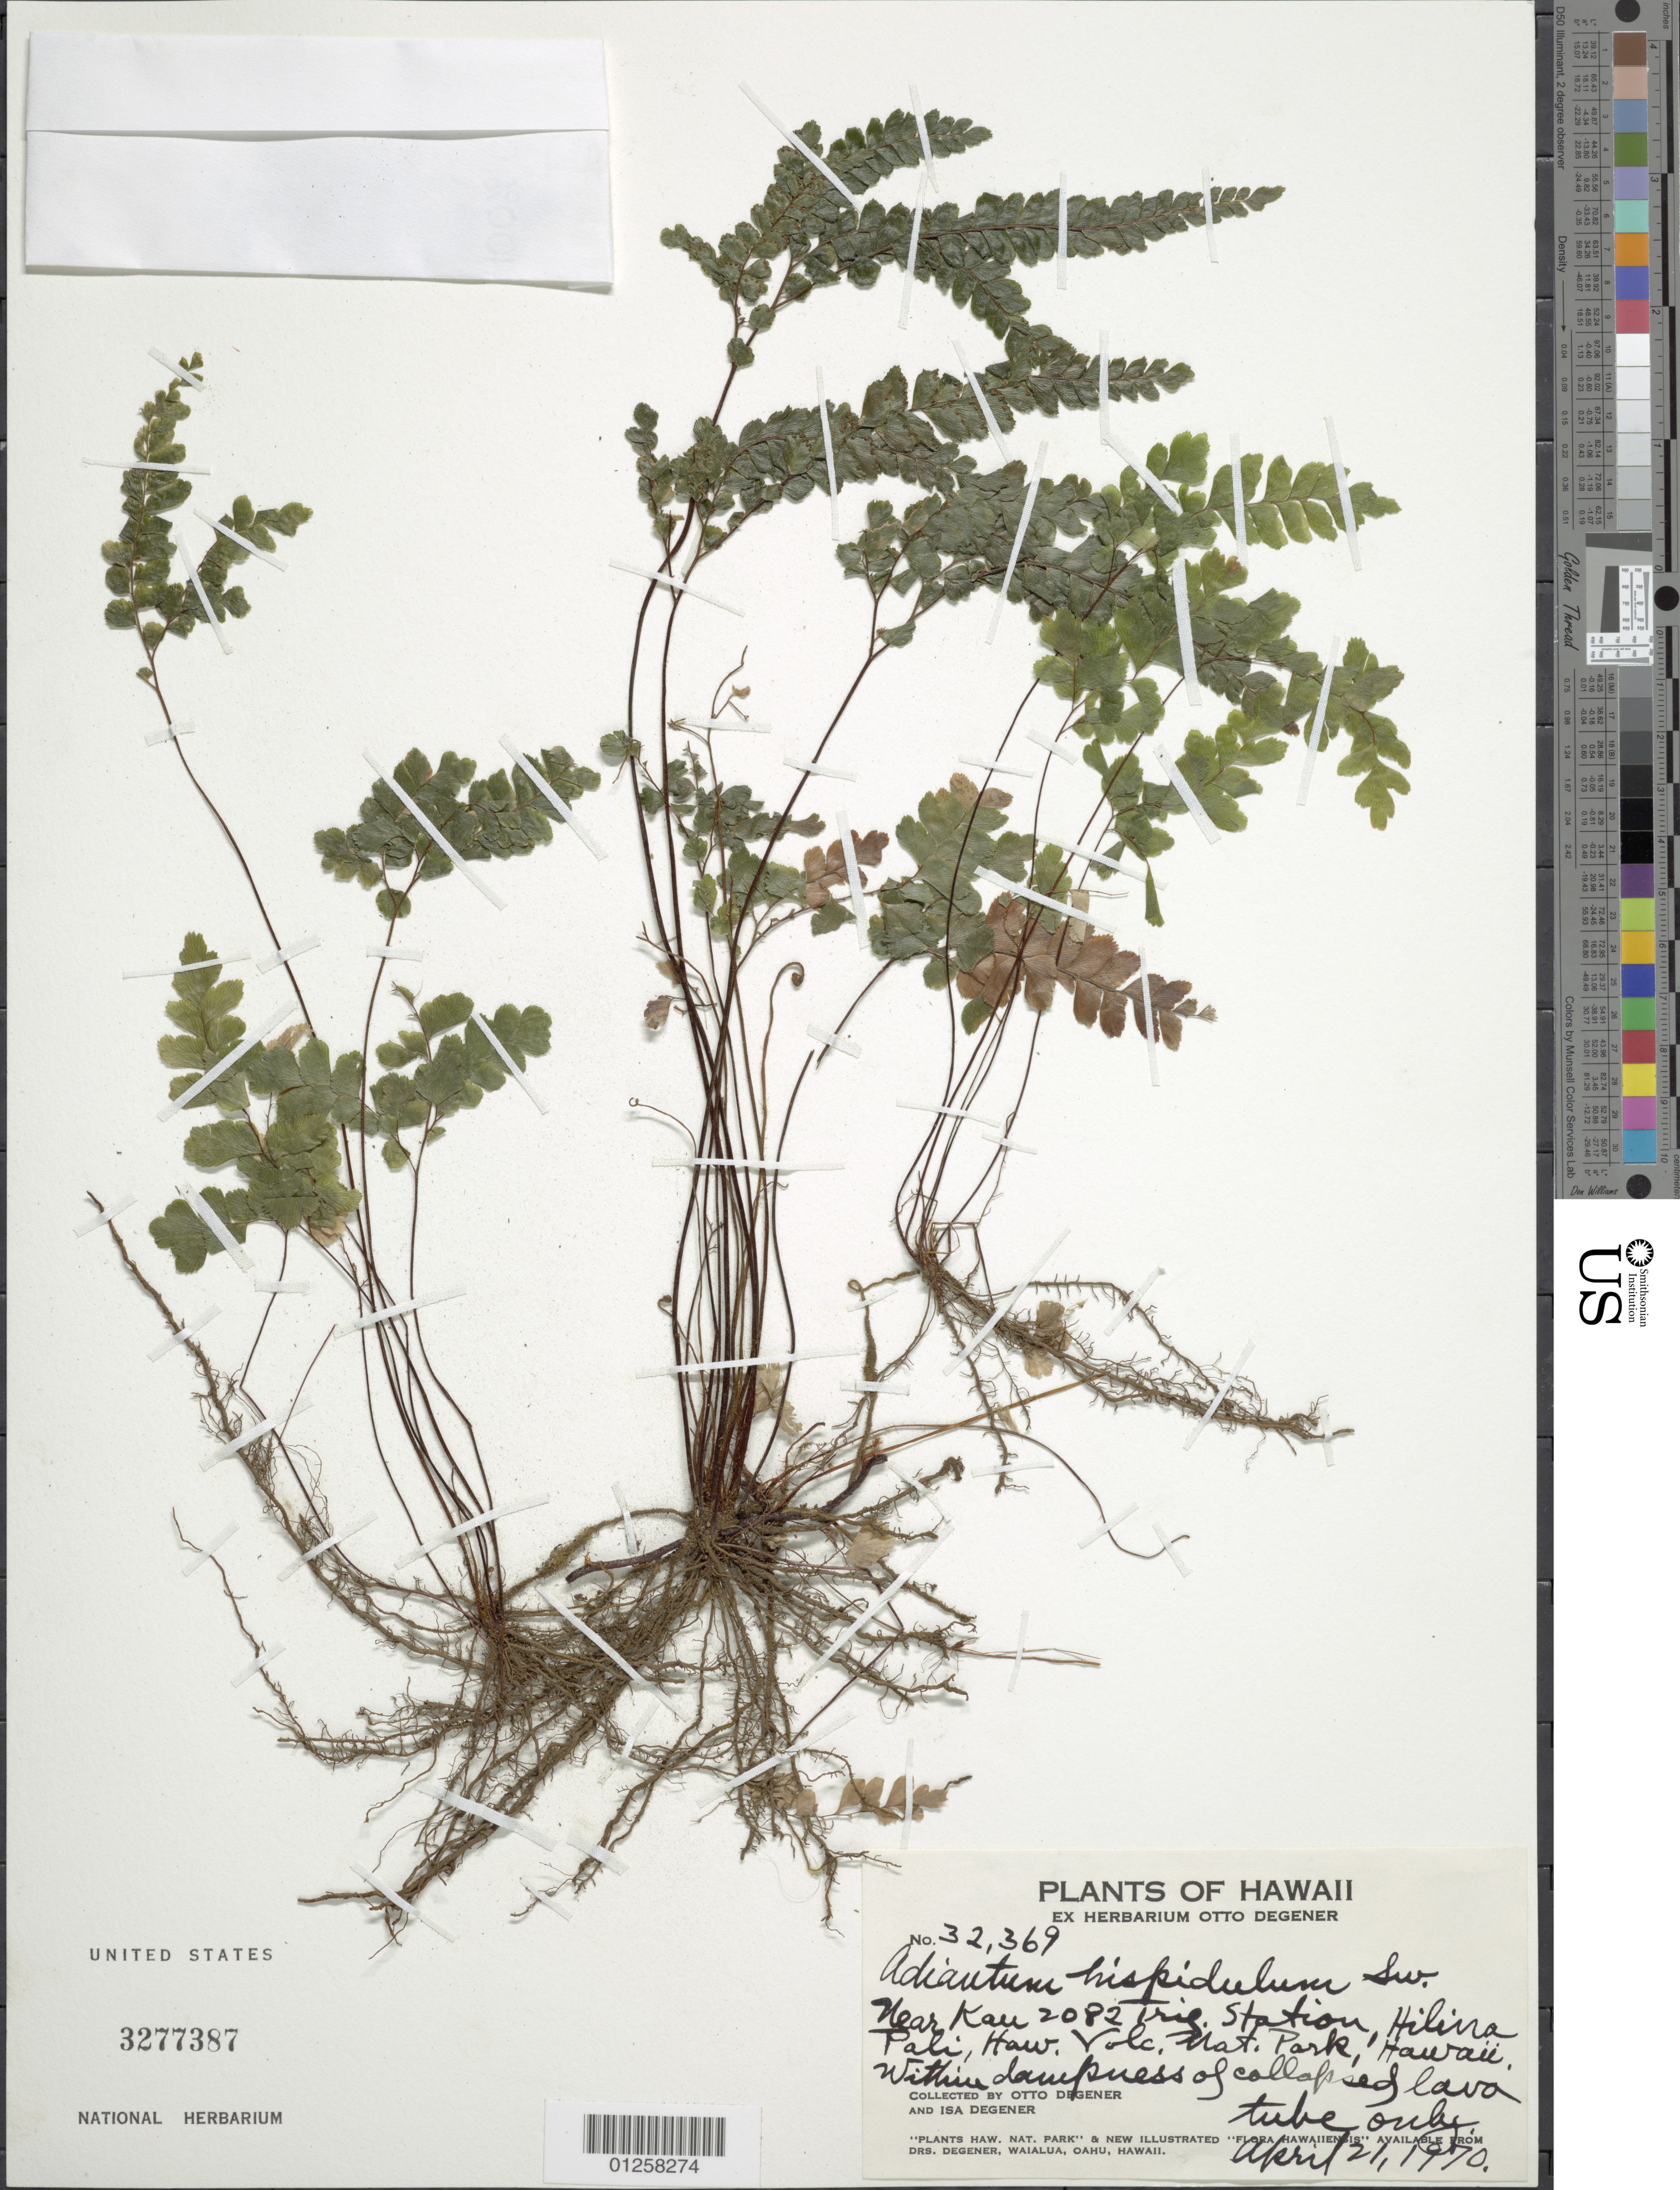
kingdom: Plantae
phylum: Tracheophyta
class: Polypodiopsida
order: Polypodiales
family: Pteridaceae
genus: Adiantum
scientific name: Adiantum hispidulum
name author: Sw.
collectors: O. Degener & I. Degener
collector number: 32369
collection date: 1970-04-21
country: United States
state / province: Hawaii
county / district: Hawaii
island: Hawaii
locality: Near Kau 2082 Tri? Station, Hilina Pali, Haw. Volc. Nat. Park.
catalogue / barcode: US 3277387